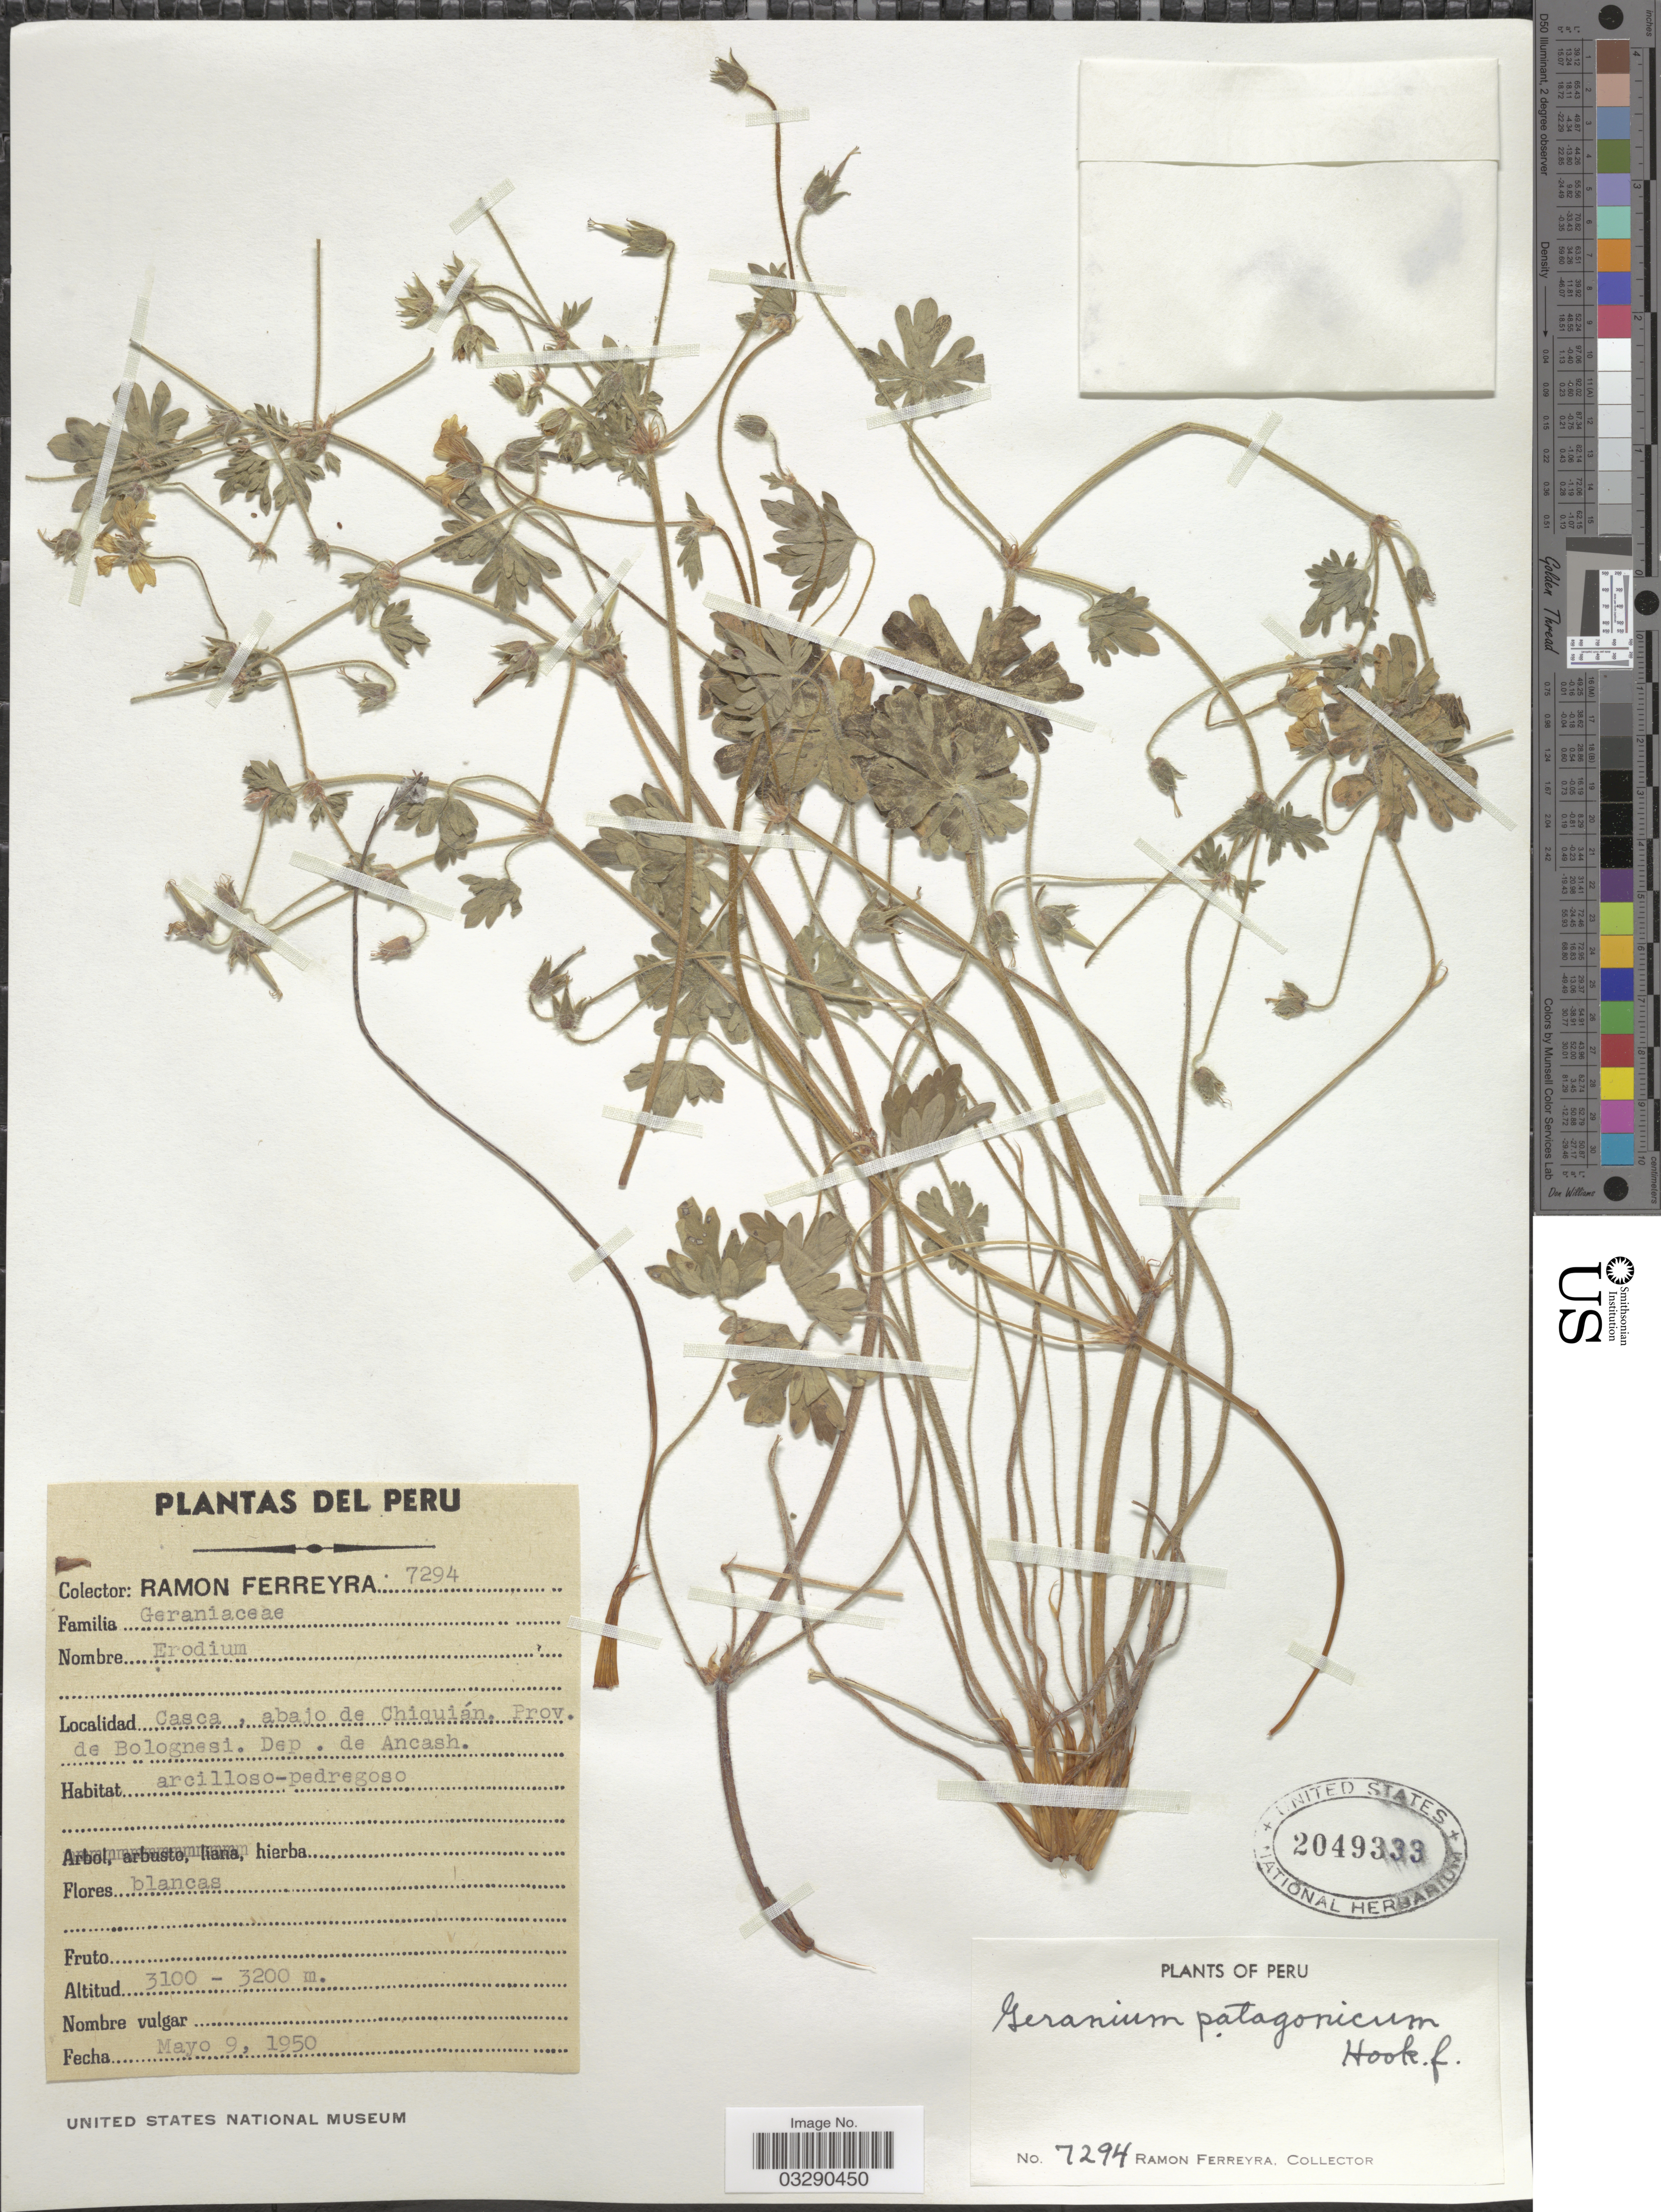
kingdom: Plantae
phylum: Tracheophyta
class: Magnoliopsida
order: Geraniales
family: Geraniaceae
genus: Geranium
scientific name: Geranium sp.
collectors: R. A. Ferreyra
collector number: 7294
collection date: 1950-05-09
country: Peru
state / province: Ancash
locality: Casca, abajo de Chiquián. Prov. de Bolognesi. Dep. de Ancash.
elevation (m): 3100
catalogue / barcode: US 2049333